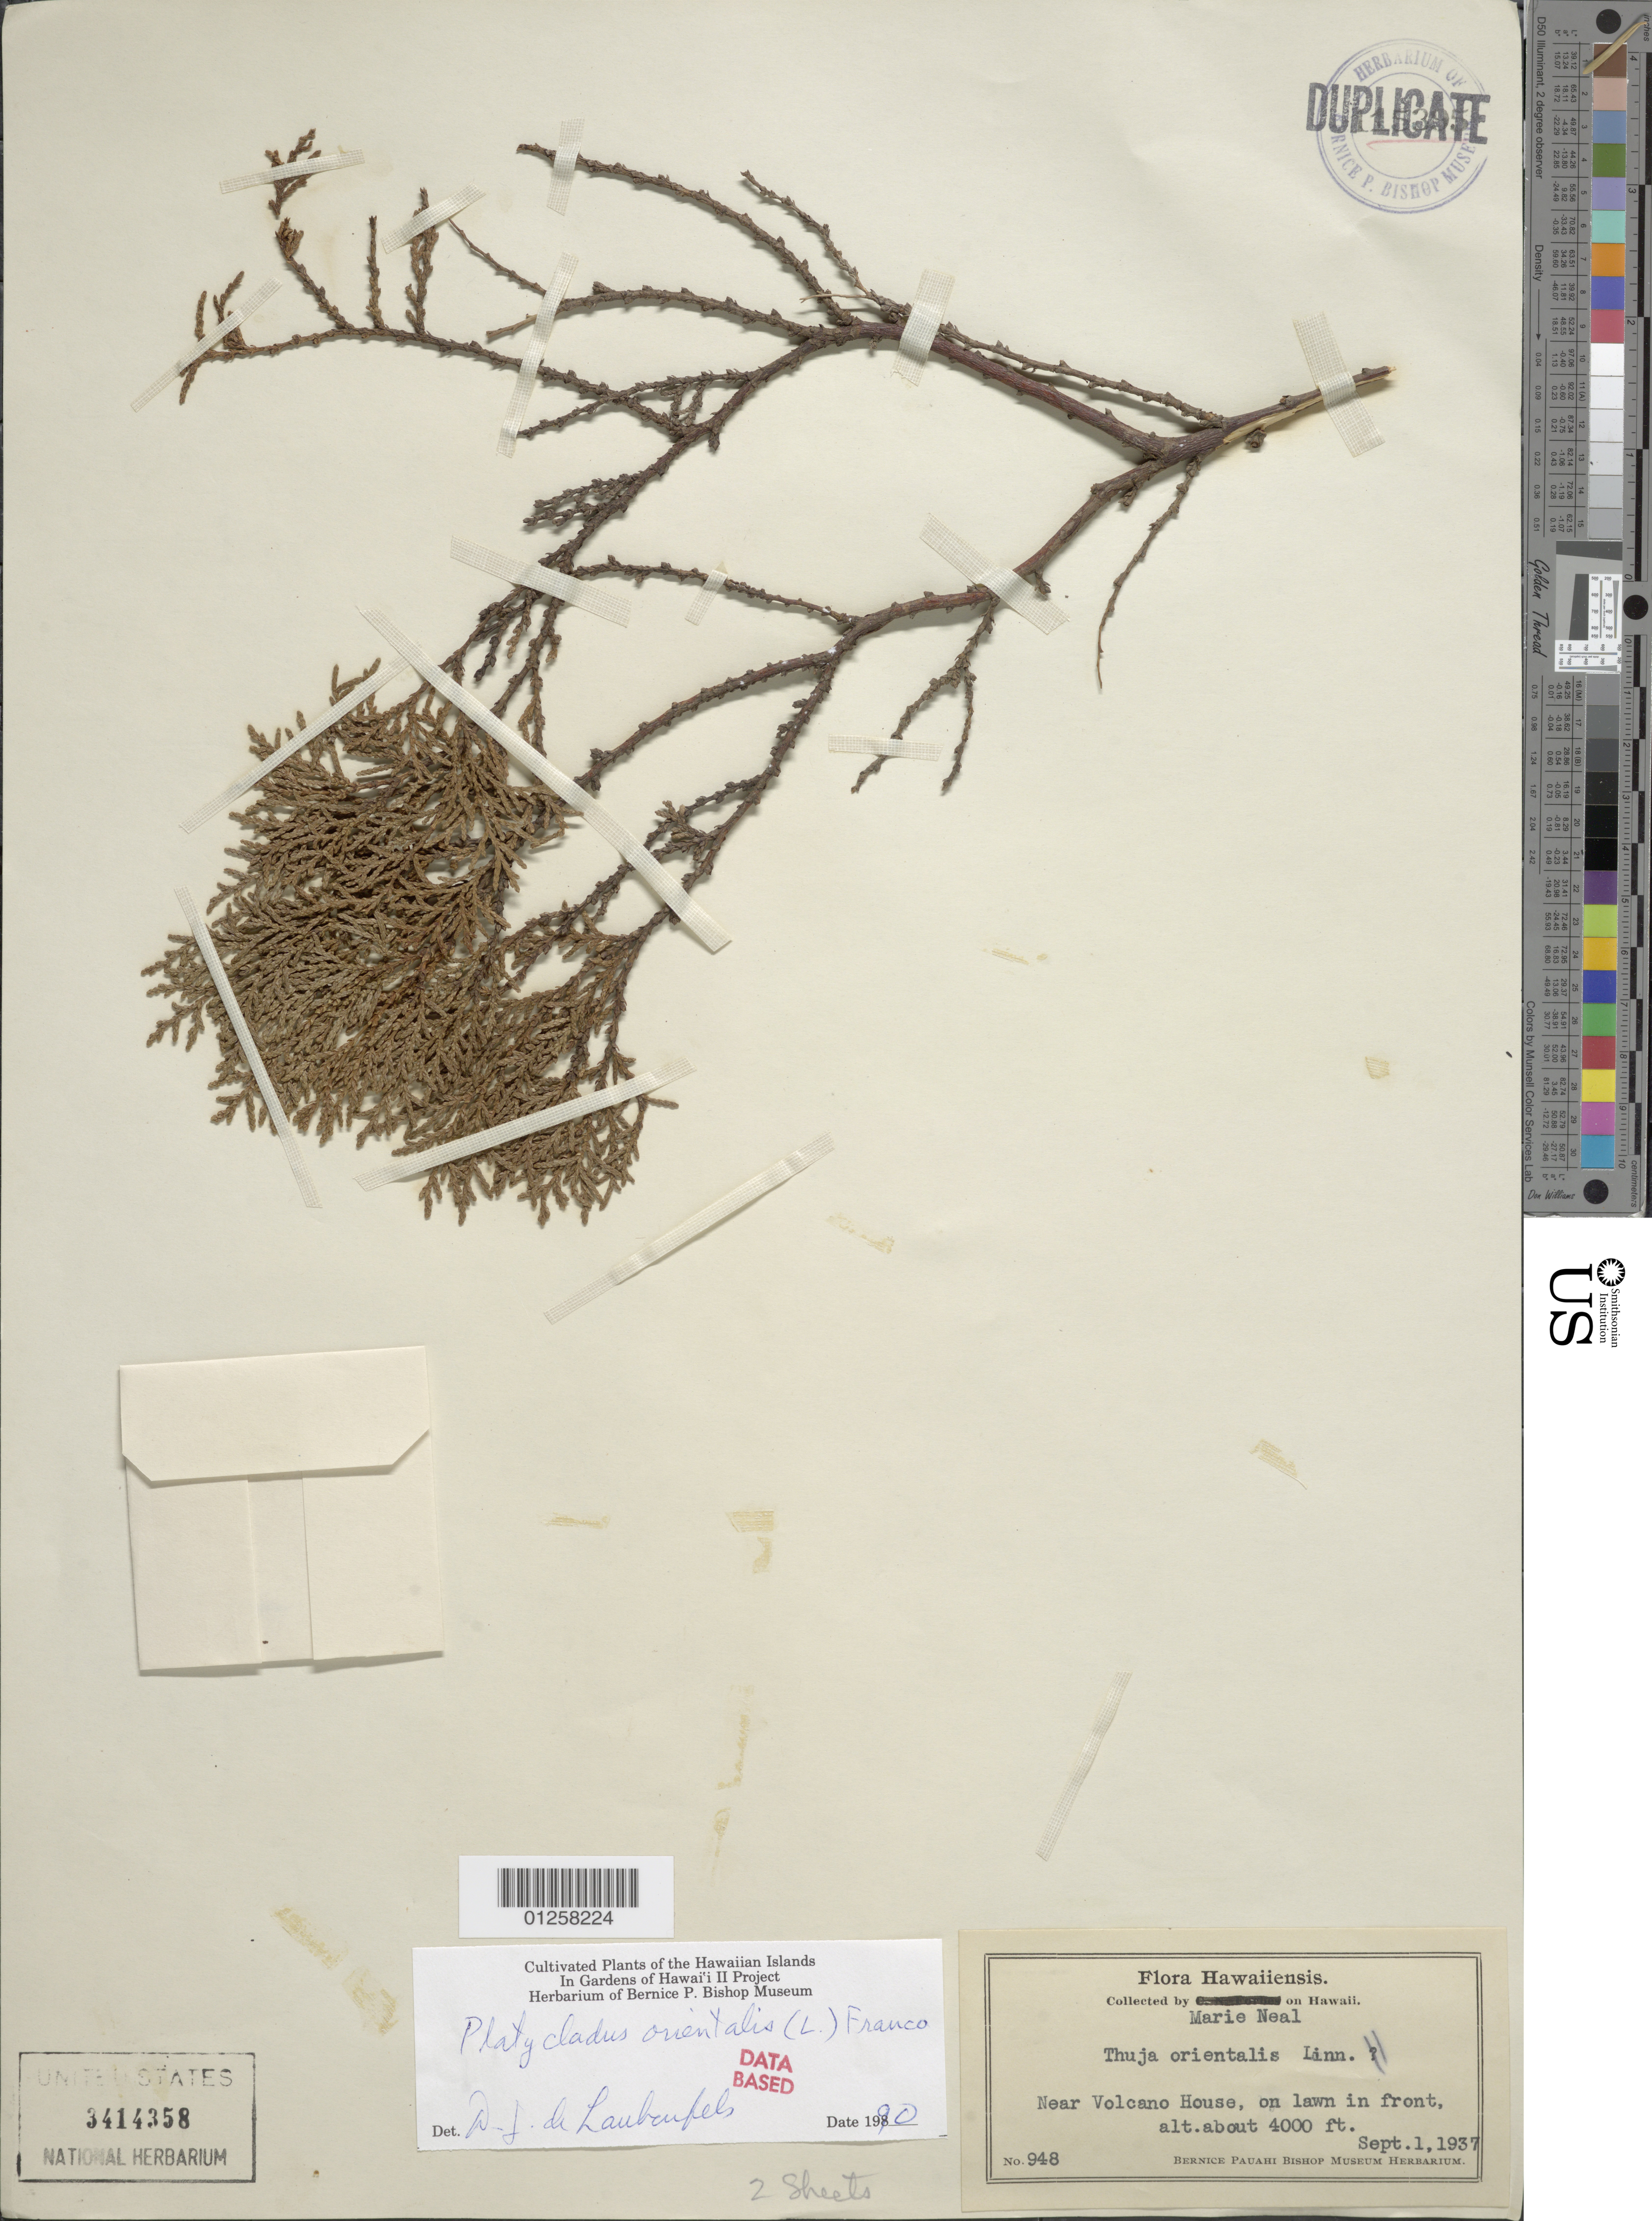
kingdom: Plantae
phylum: Tracheophyta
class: Pinopsida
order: Pinales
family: Cupressaceae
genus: Platycladus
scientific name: Platycladus orientalis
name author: (L.) Franco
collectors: M. Neal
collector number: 948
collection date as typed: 1 Sep 1937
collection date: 1937-09-01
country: United States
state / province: Hawaii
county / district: Hawaii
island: Hawaii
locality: Near Volcano House, on lawn in front.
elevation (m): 1219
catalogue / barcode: US 3414358